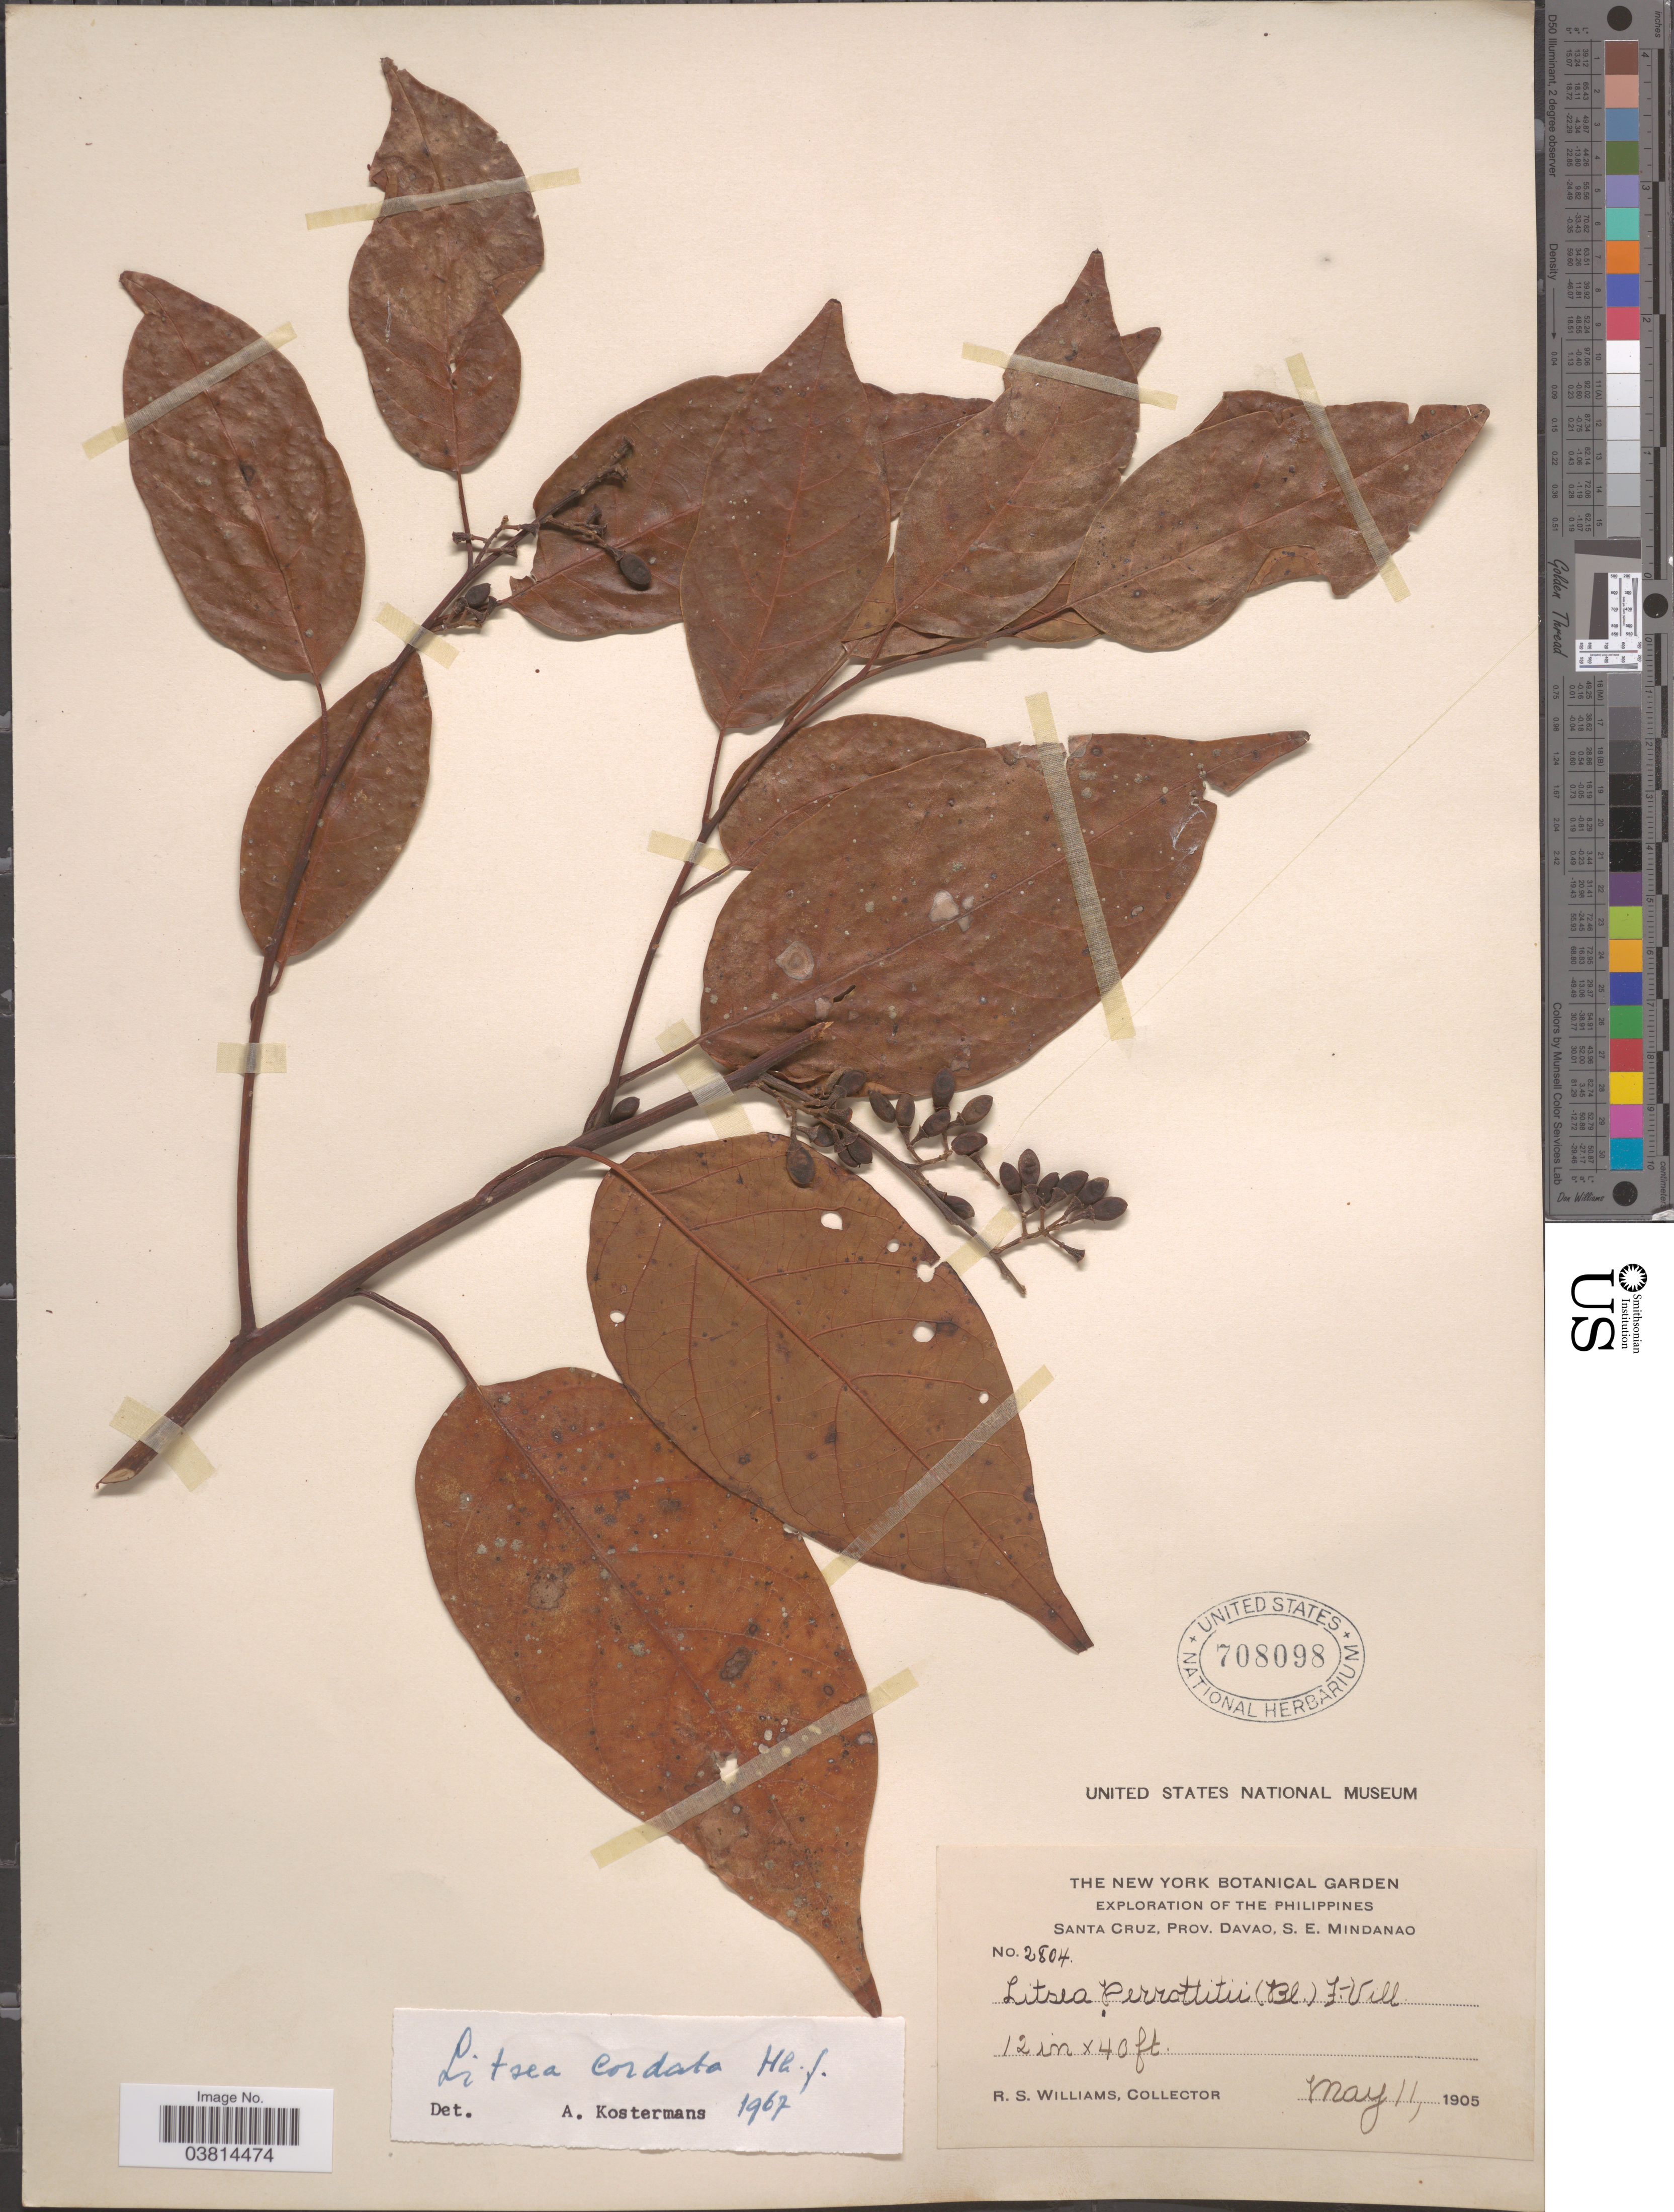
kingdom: Plantae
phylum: Tracheophyta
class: Magnoliopsida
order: Laurales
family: Lauraceae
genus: Litsea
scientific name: Litsea cordata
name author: Hook. f.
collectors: R. S. Williams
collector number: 2804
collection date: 1905-05-11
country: Philippines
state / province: Davao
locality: Santa Cruz, Prov. Davao, S.E. Mindanao.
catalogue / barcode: US 708098